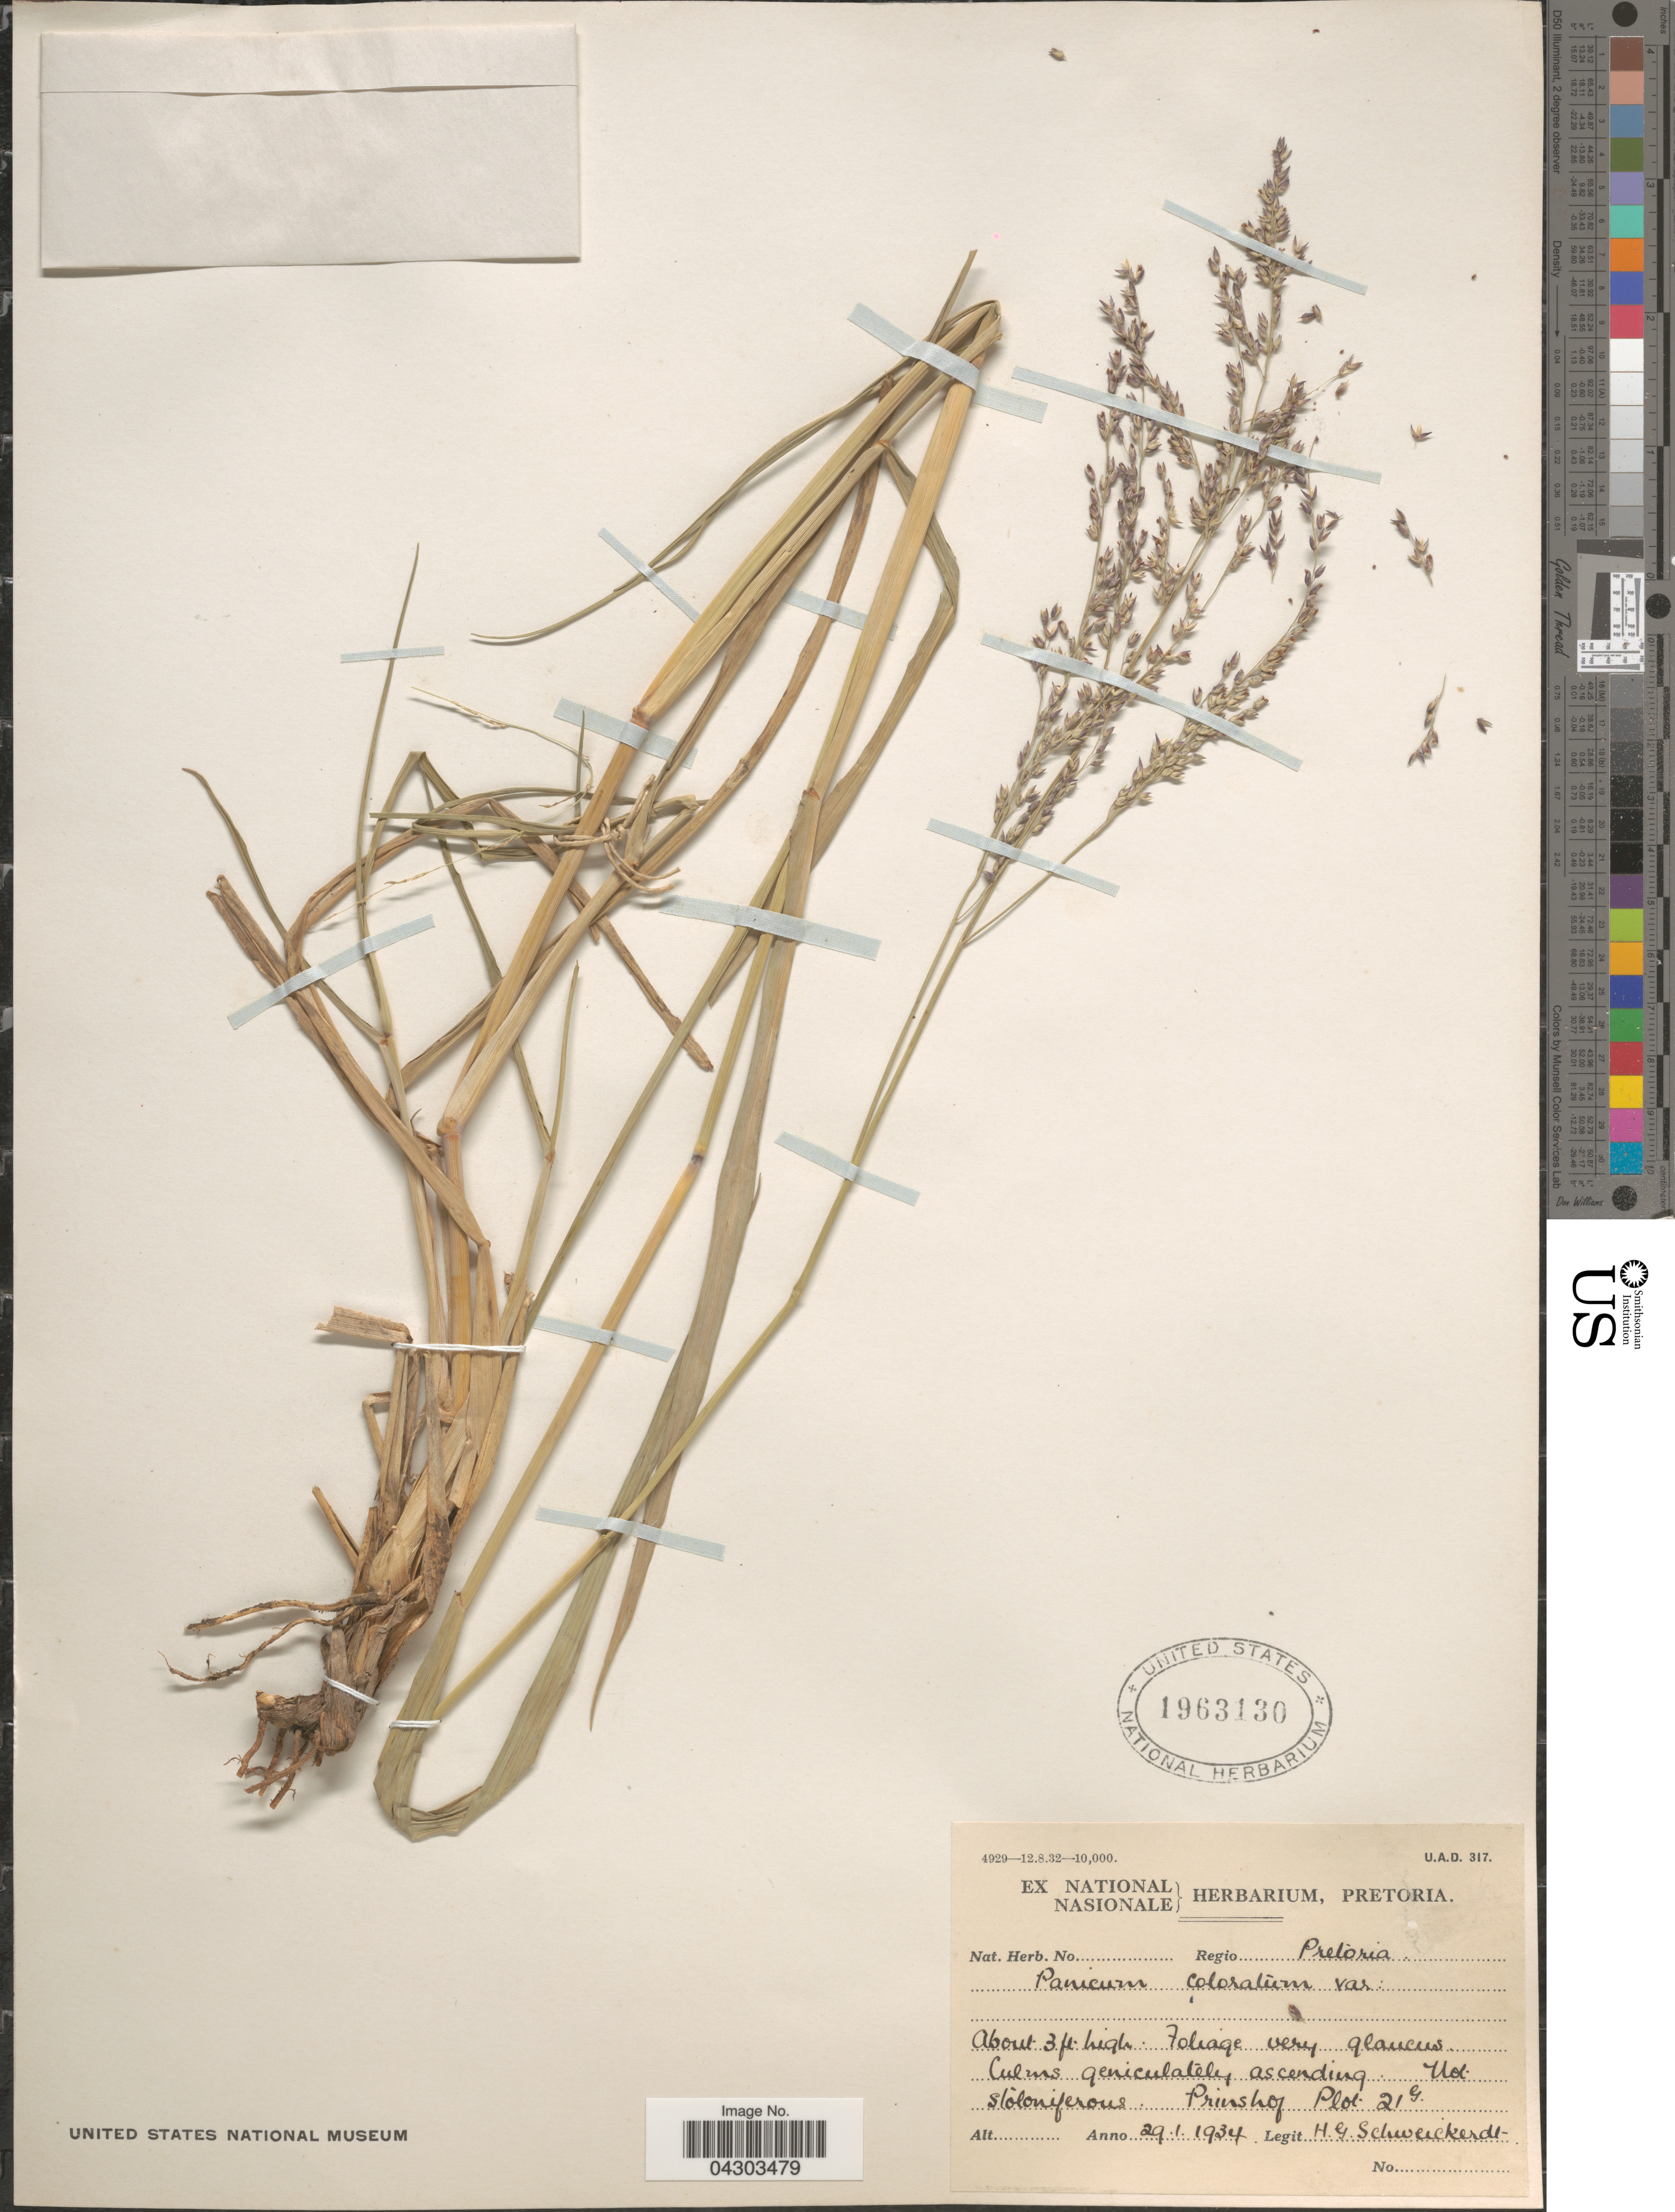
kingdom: Plantae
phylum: Tracheophyta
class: Liliopsida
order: Poales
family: Poaceae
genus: Panicum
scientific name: Panicum coloratum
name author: L.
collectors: H. Schweickerdt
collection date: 1934-01-29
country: South Africa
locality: Regio Pretoria. Prinshof Plot 21G.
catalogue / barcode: US 1963130